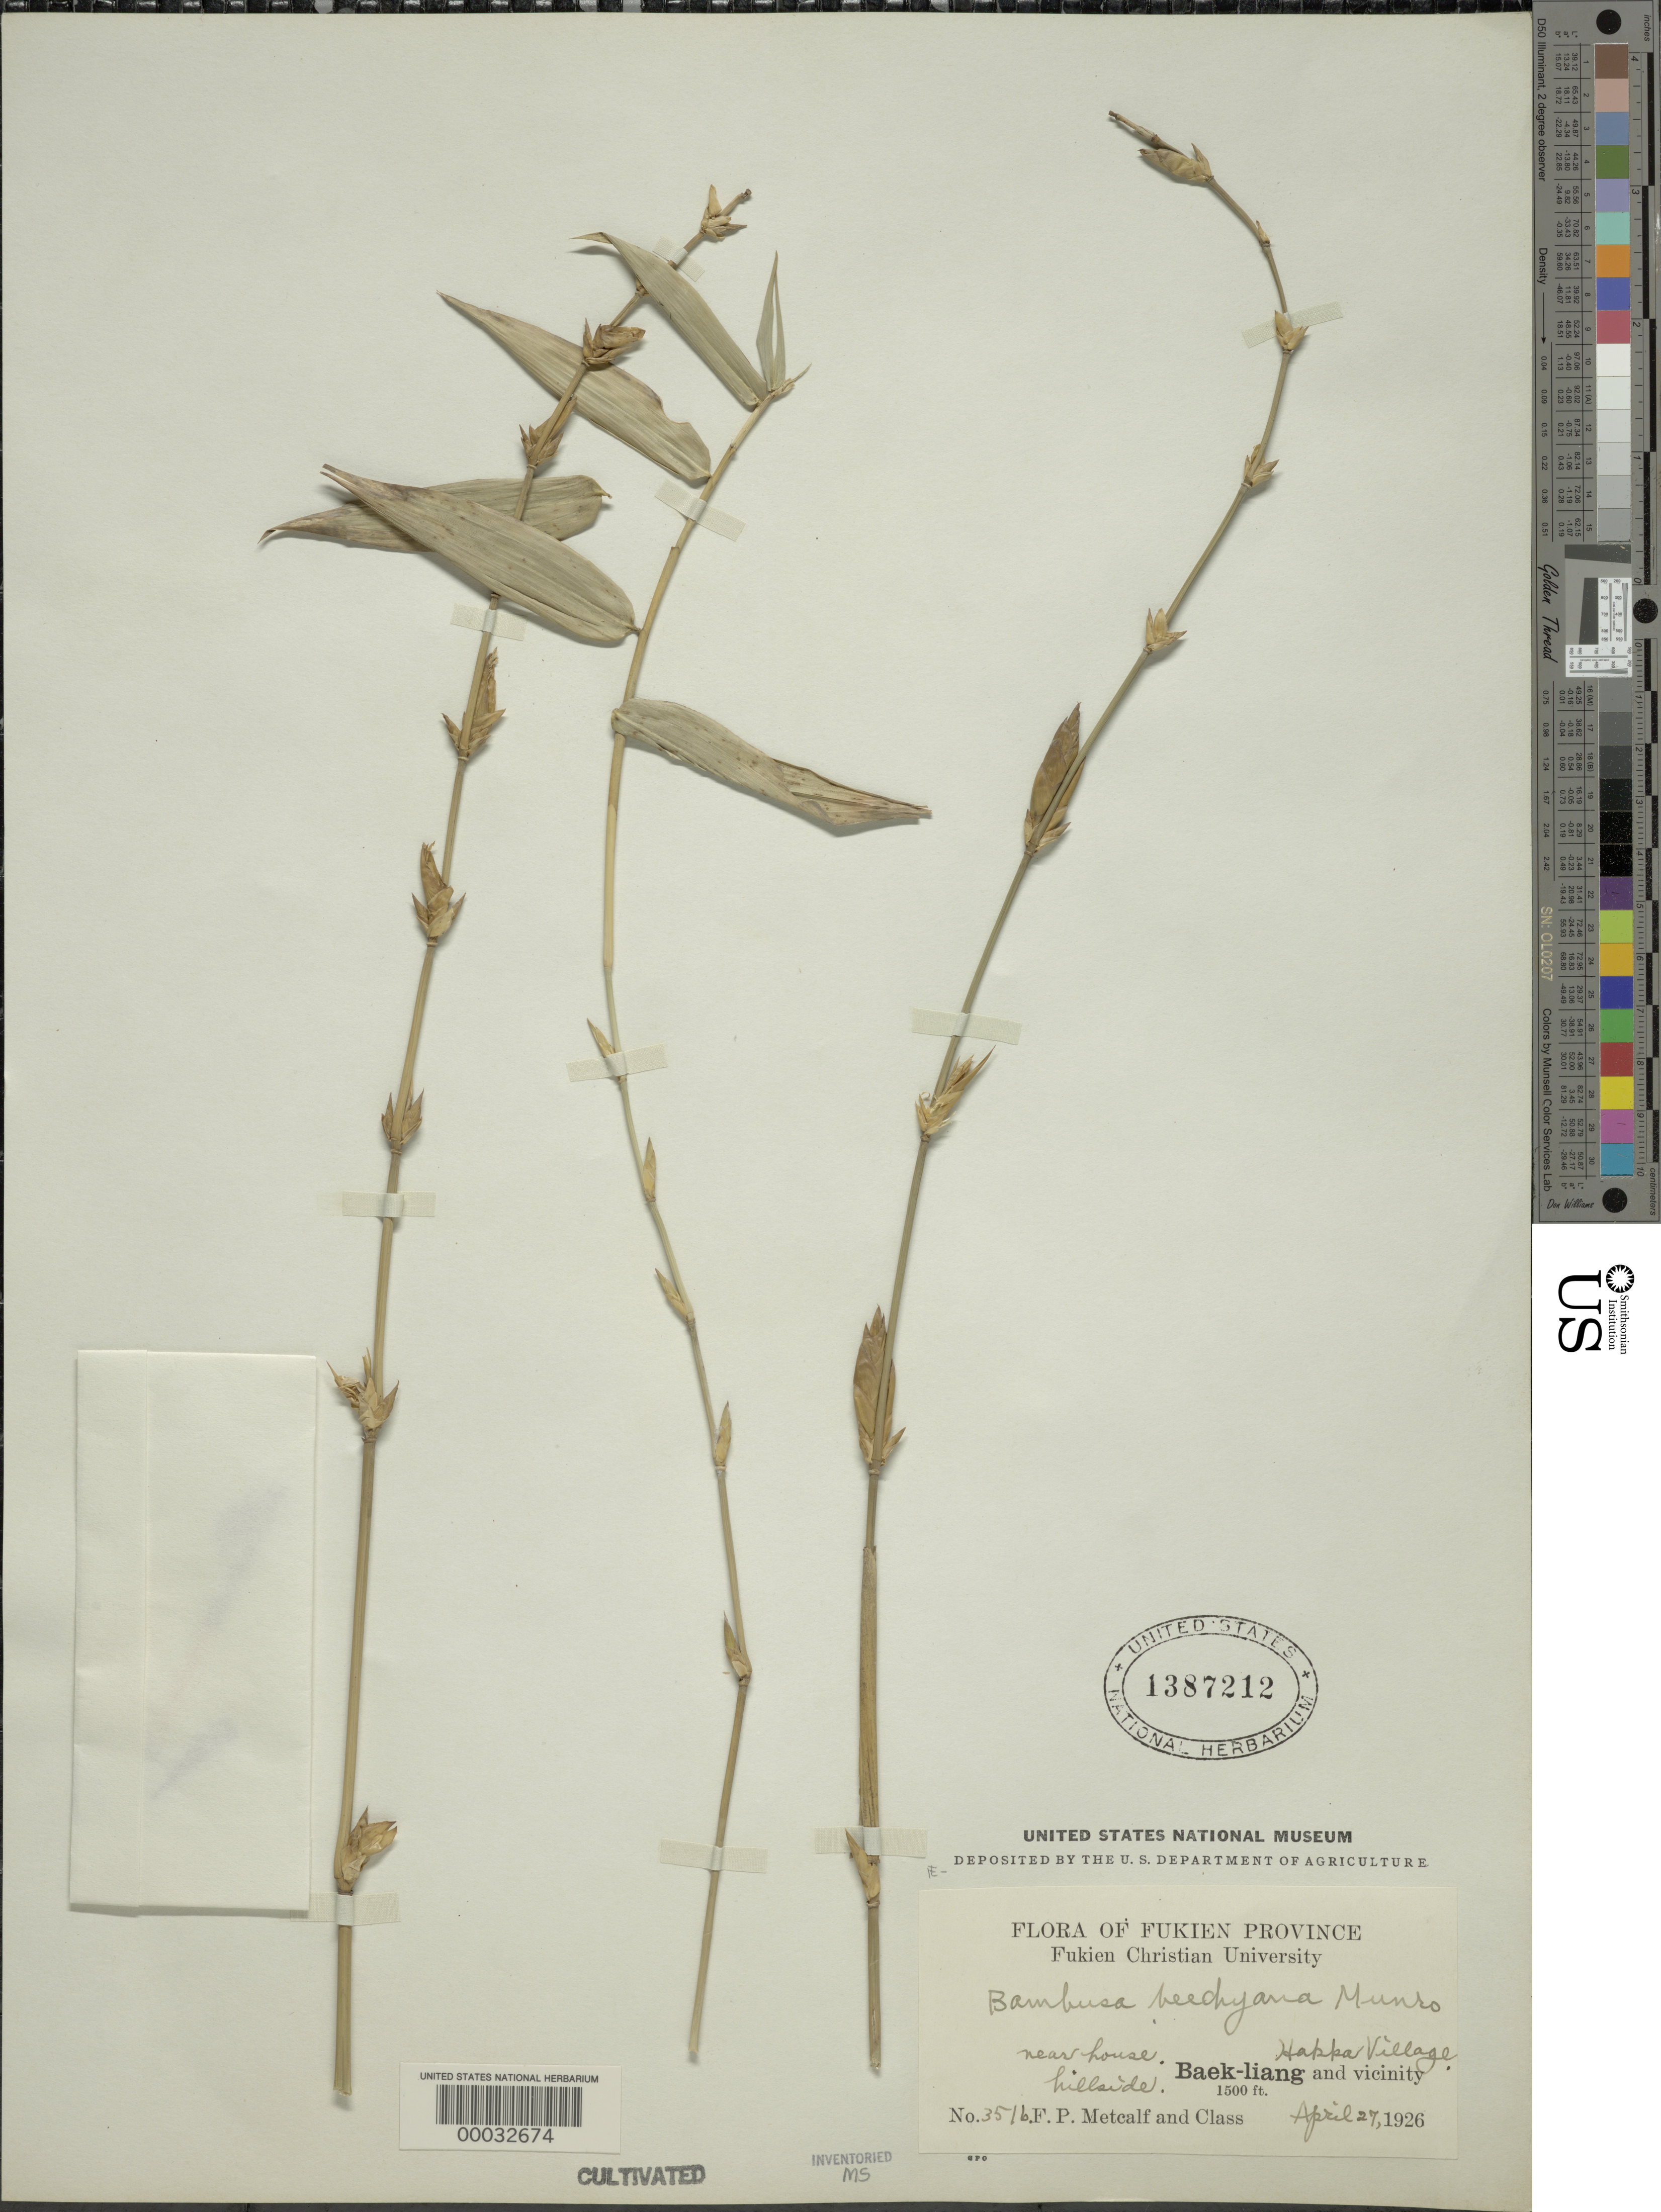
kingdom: Plantae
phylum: Tracheophyta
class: Liliopsida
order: Poales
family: Poaceae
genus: Bambusa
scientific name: Bambusa oldhamii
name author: Munro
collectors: F. P. Metcalf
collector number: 351b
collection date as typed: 27 Apr 1926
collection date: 1926-04-27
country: China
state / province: Fujian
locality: Baek-ling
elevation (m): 458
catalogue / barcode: US 1387212